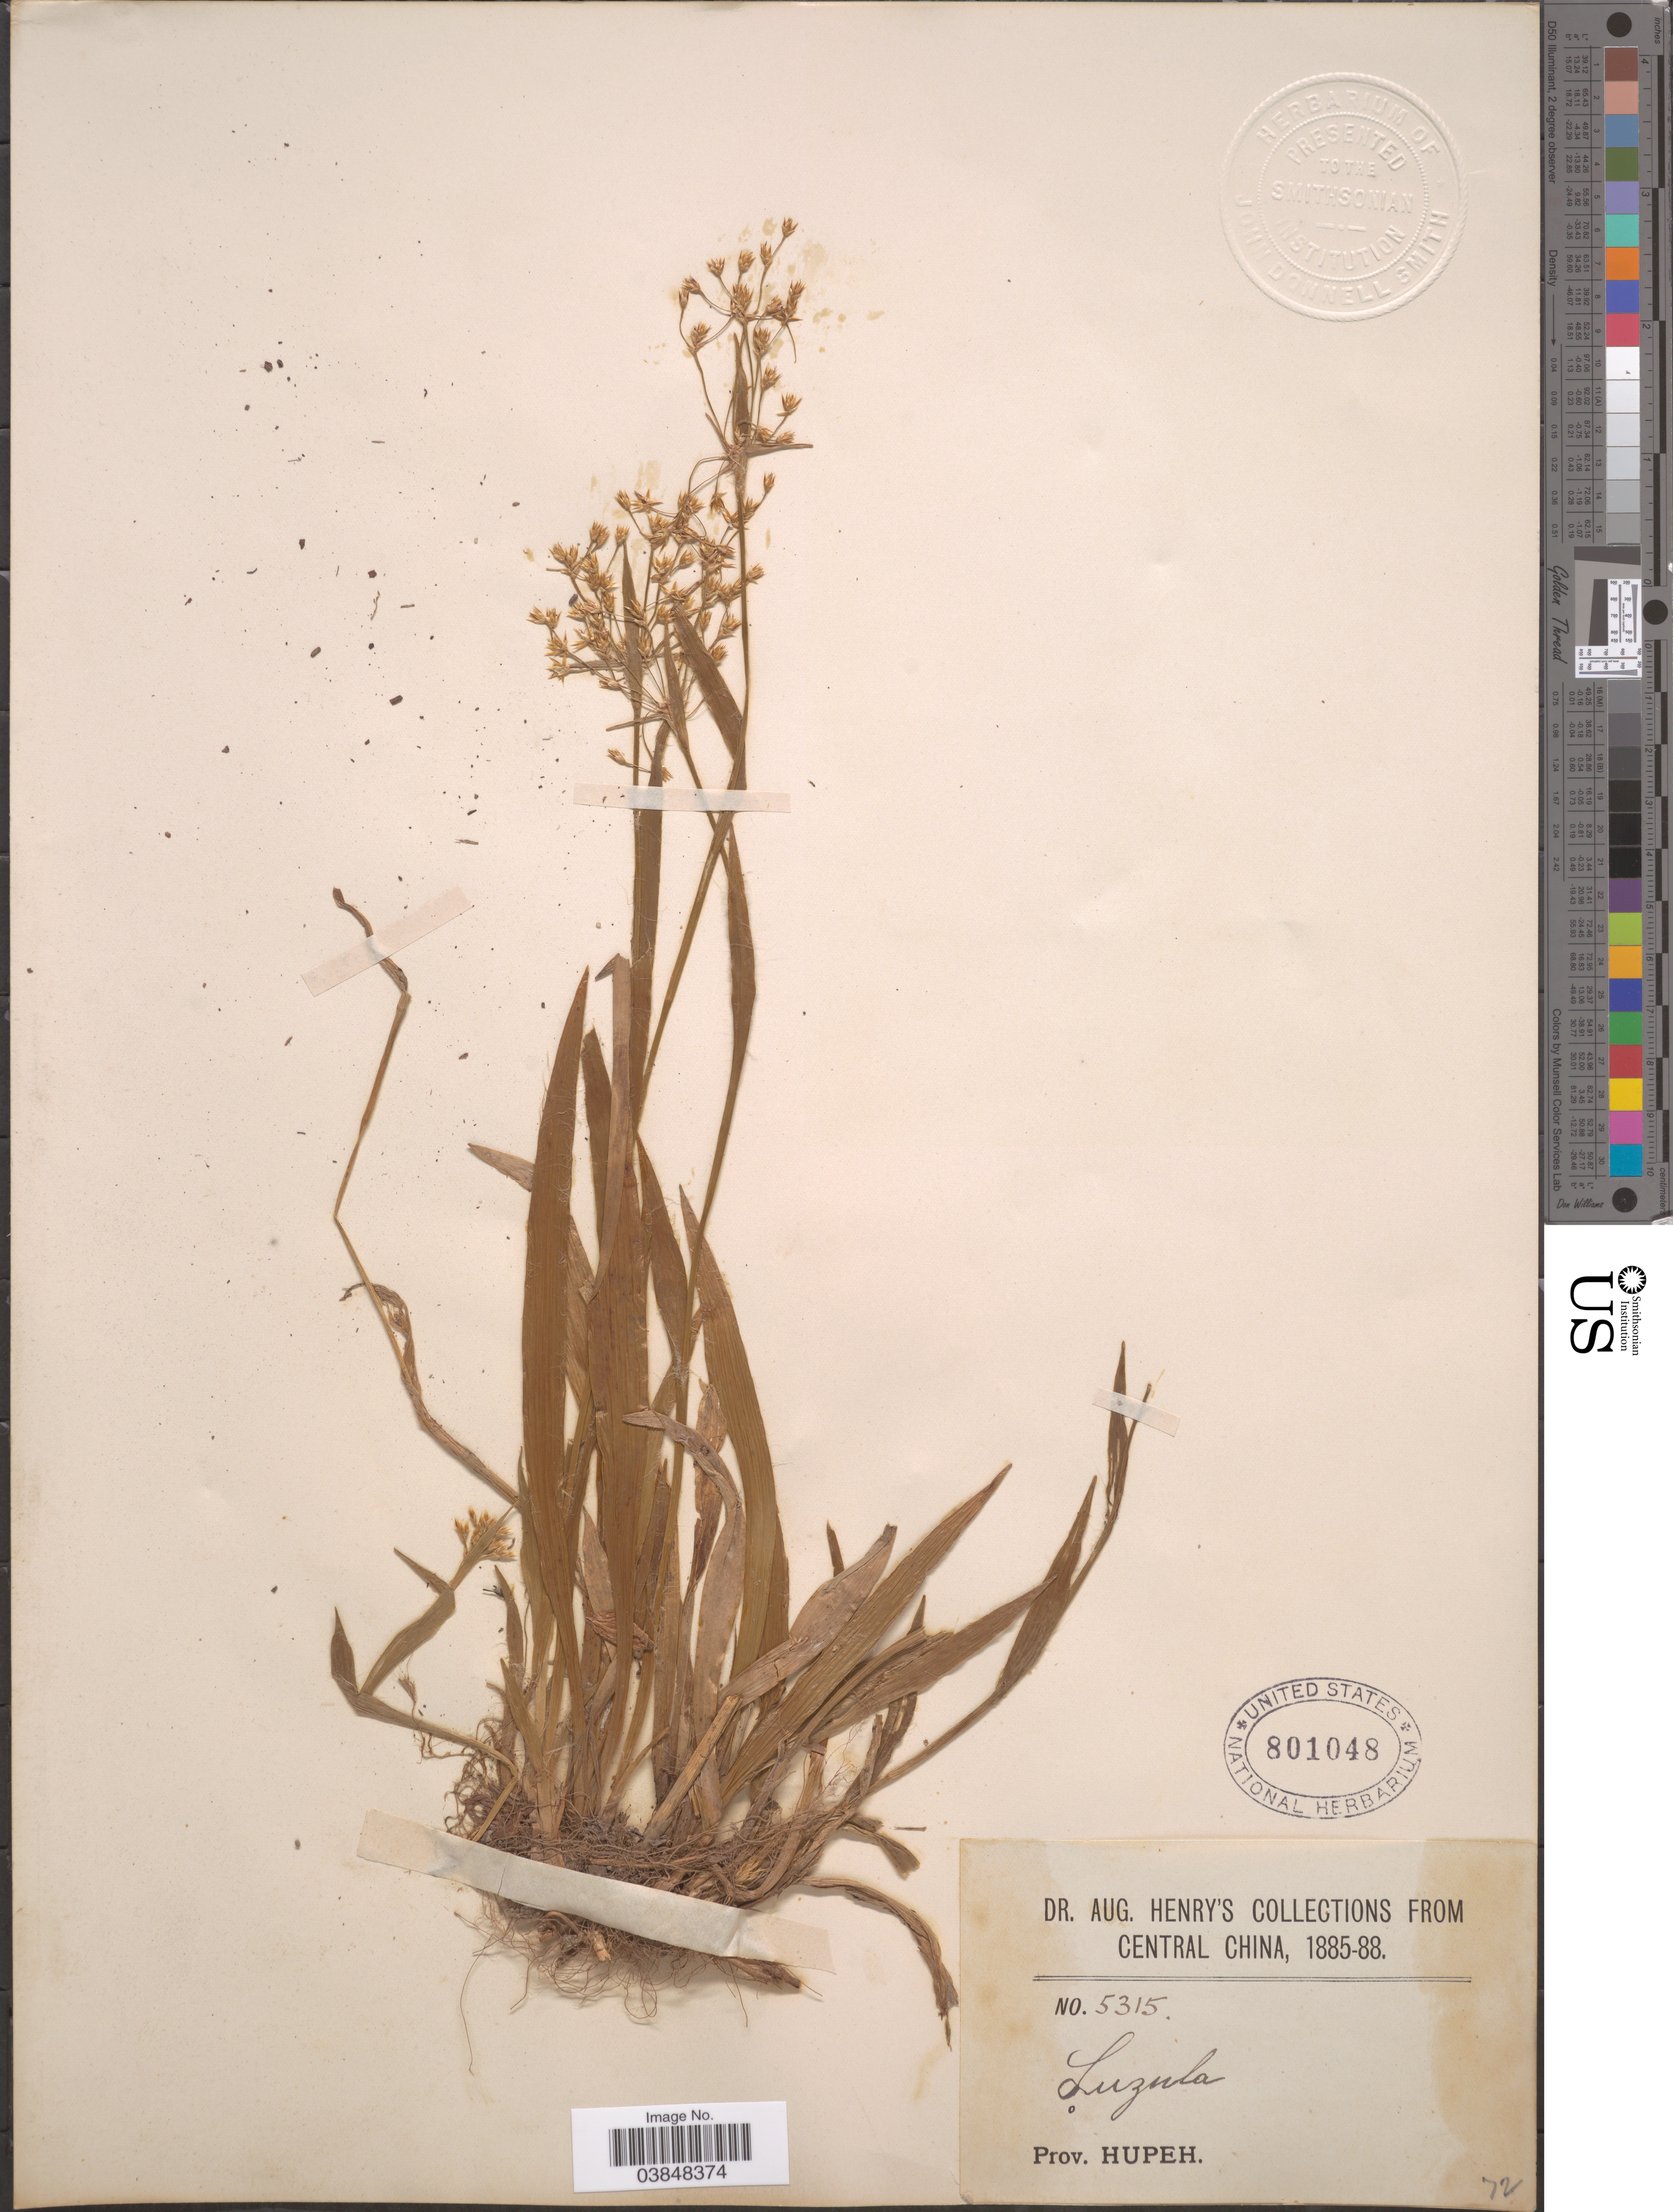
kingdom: Plantae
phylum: Tracheophyta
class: Liliopsida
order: Poales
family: Juncaceae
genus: Luzula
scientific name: Luzula sp.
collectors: A. Henry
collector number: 5315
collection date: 1885/1888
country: China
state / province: Hubei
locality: Central China, Prov. Hupeh.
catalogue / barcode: US 801048